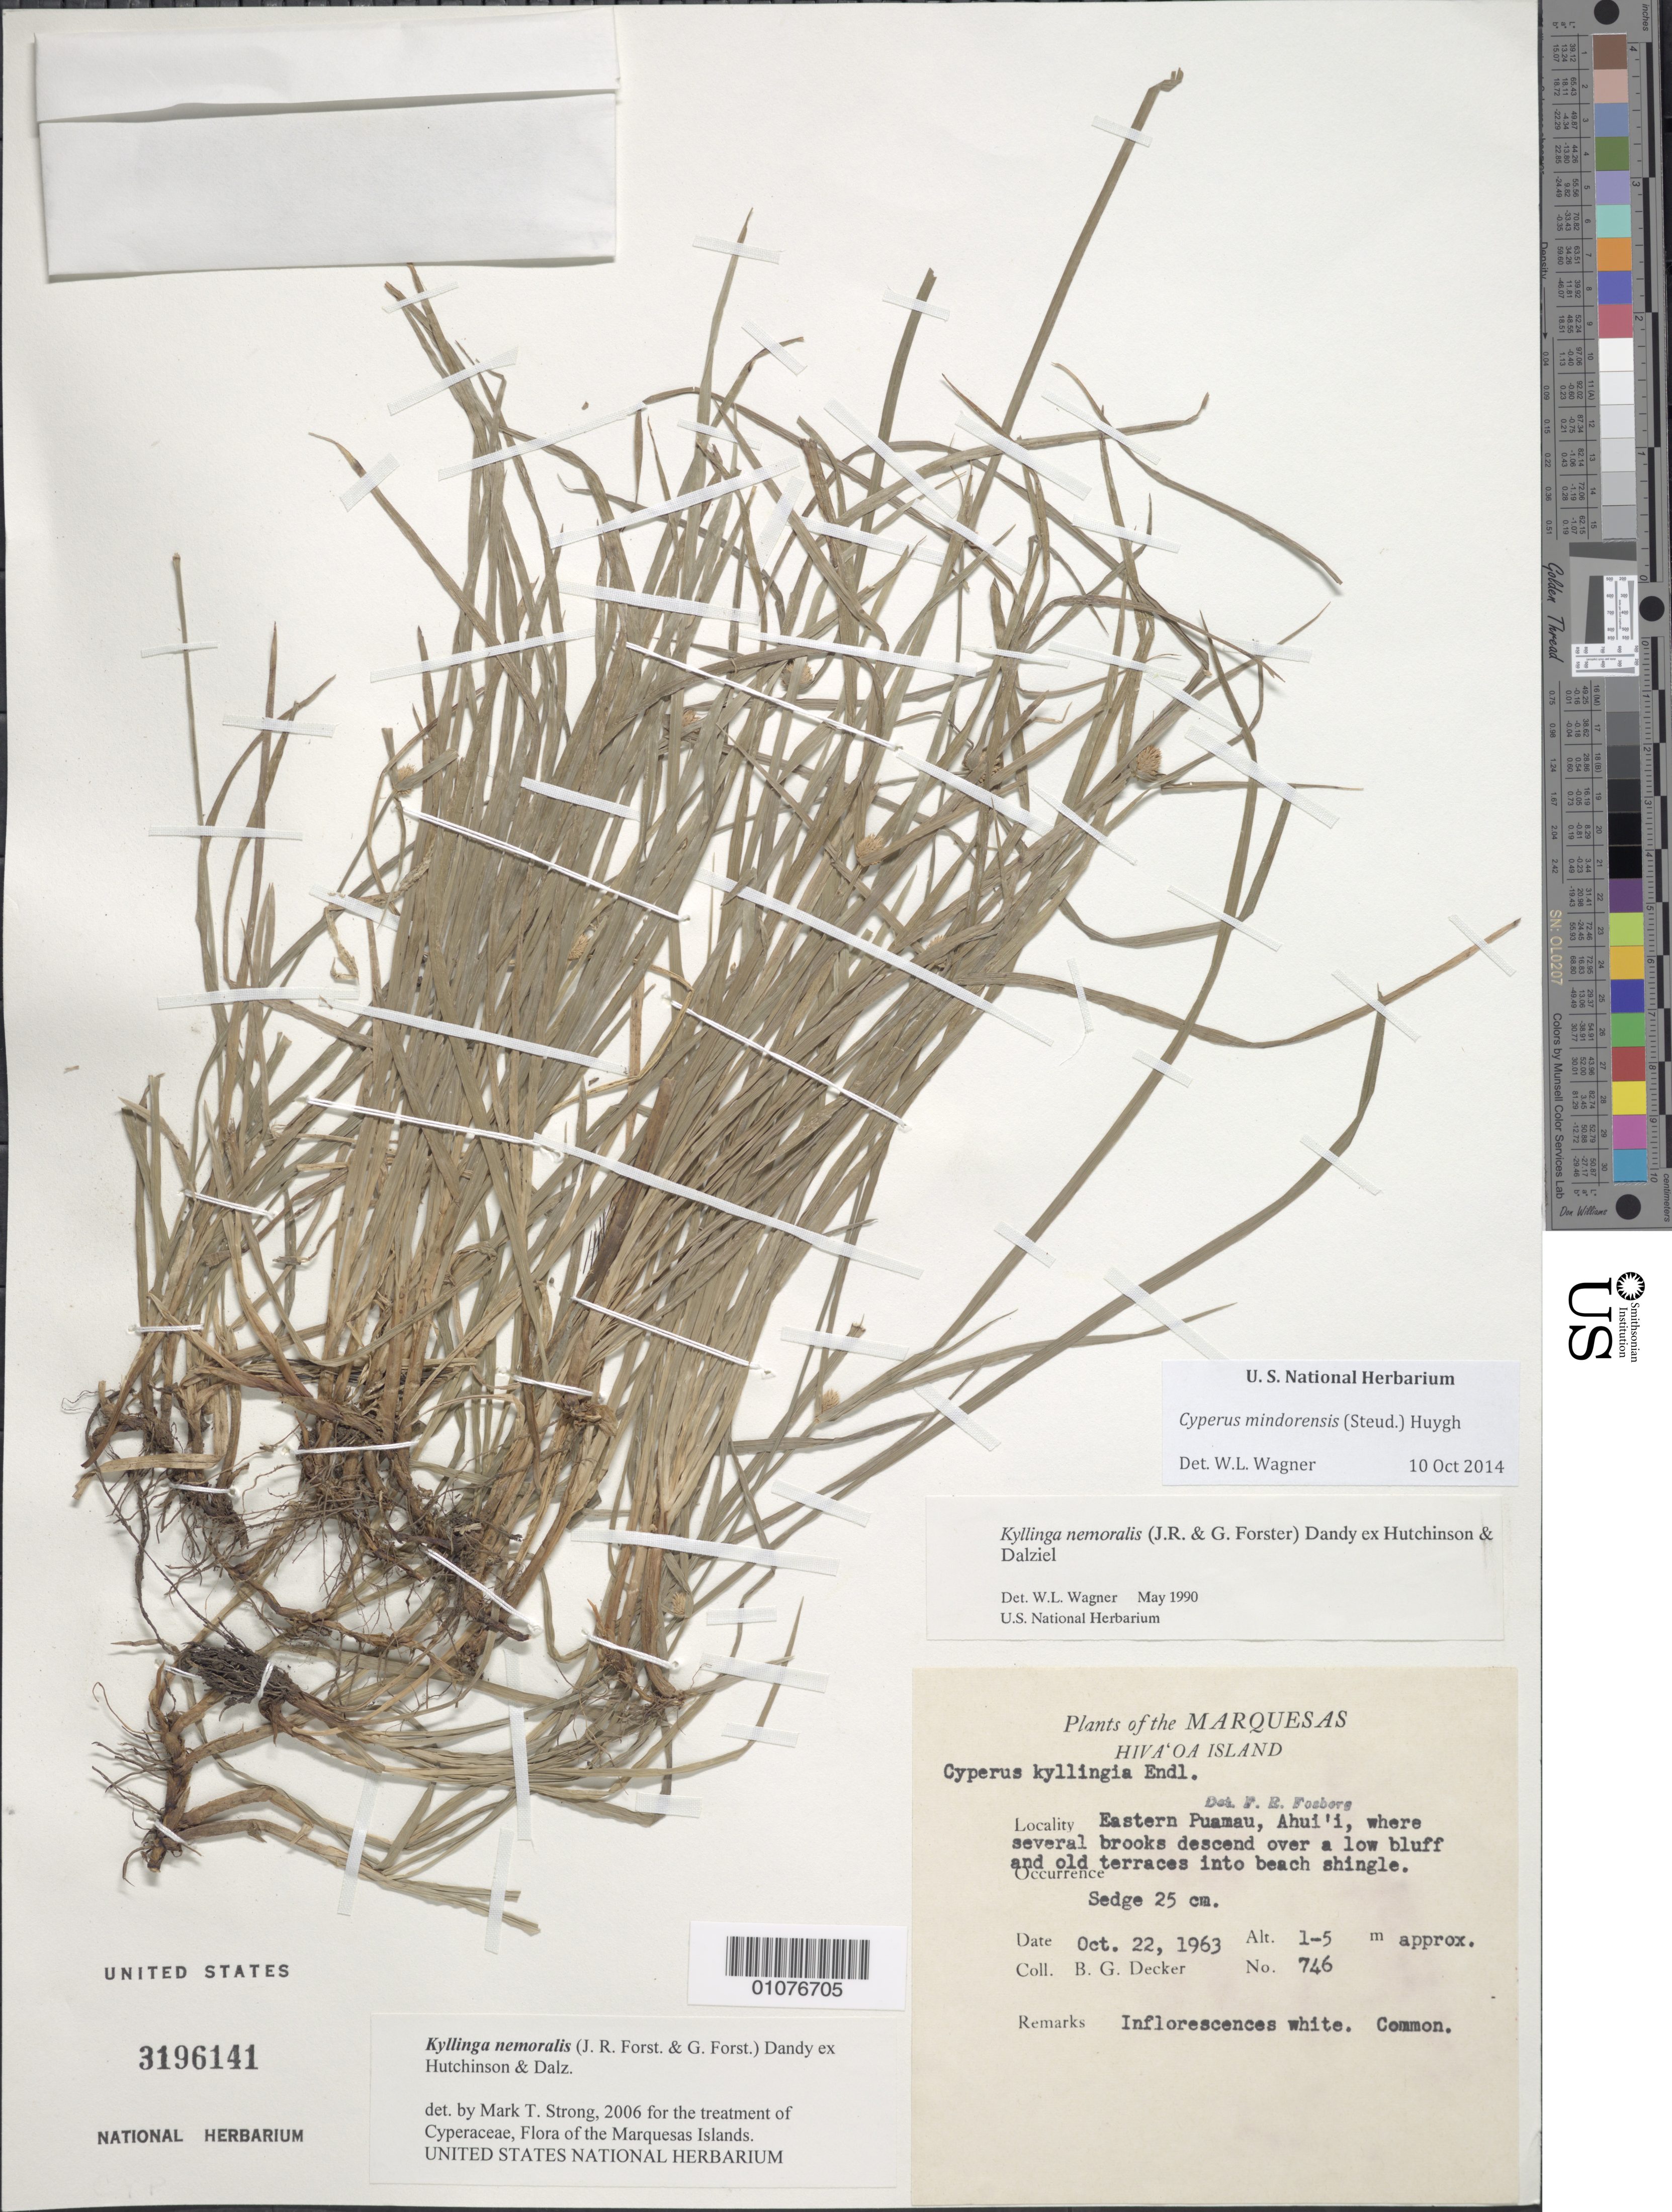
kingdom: Plantae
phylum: Tracheophyta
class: Liliopsida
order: Poales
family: Cyperaceae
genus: Cyperus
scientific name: Cyperus mindorensis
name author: (Steud.) Huygh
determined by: Lorence, David H., (PTBG), National Tropical Botanical Garden (UNITED STATES)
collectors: B. G. Decker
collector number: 746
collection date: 1963-10-22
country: French Polynesia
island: Hiva Oa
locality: E Puamau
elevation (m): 1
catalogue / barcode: US 3196141